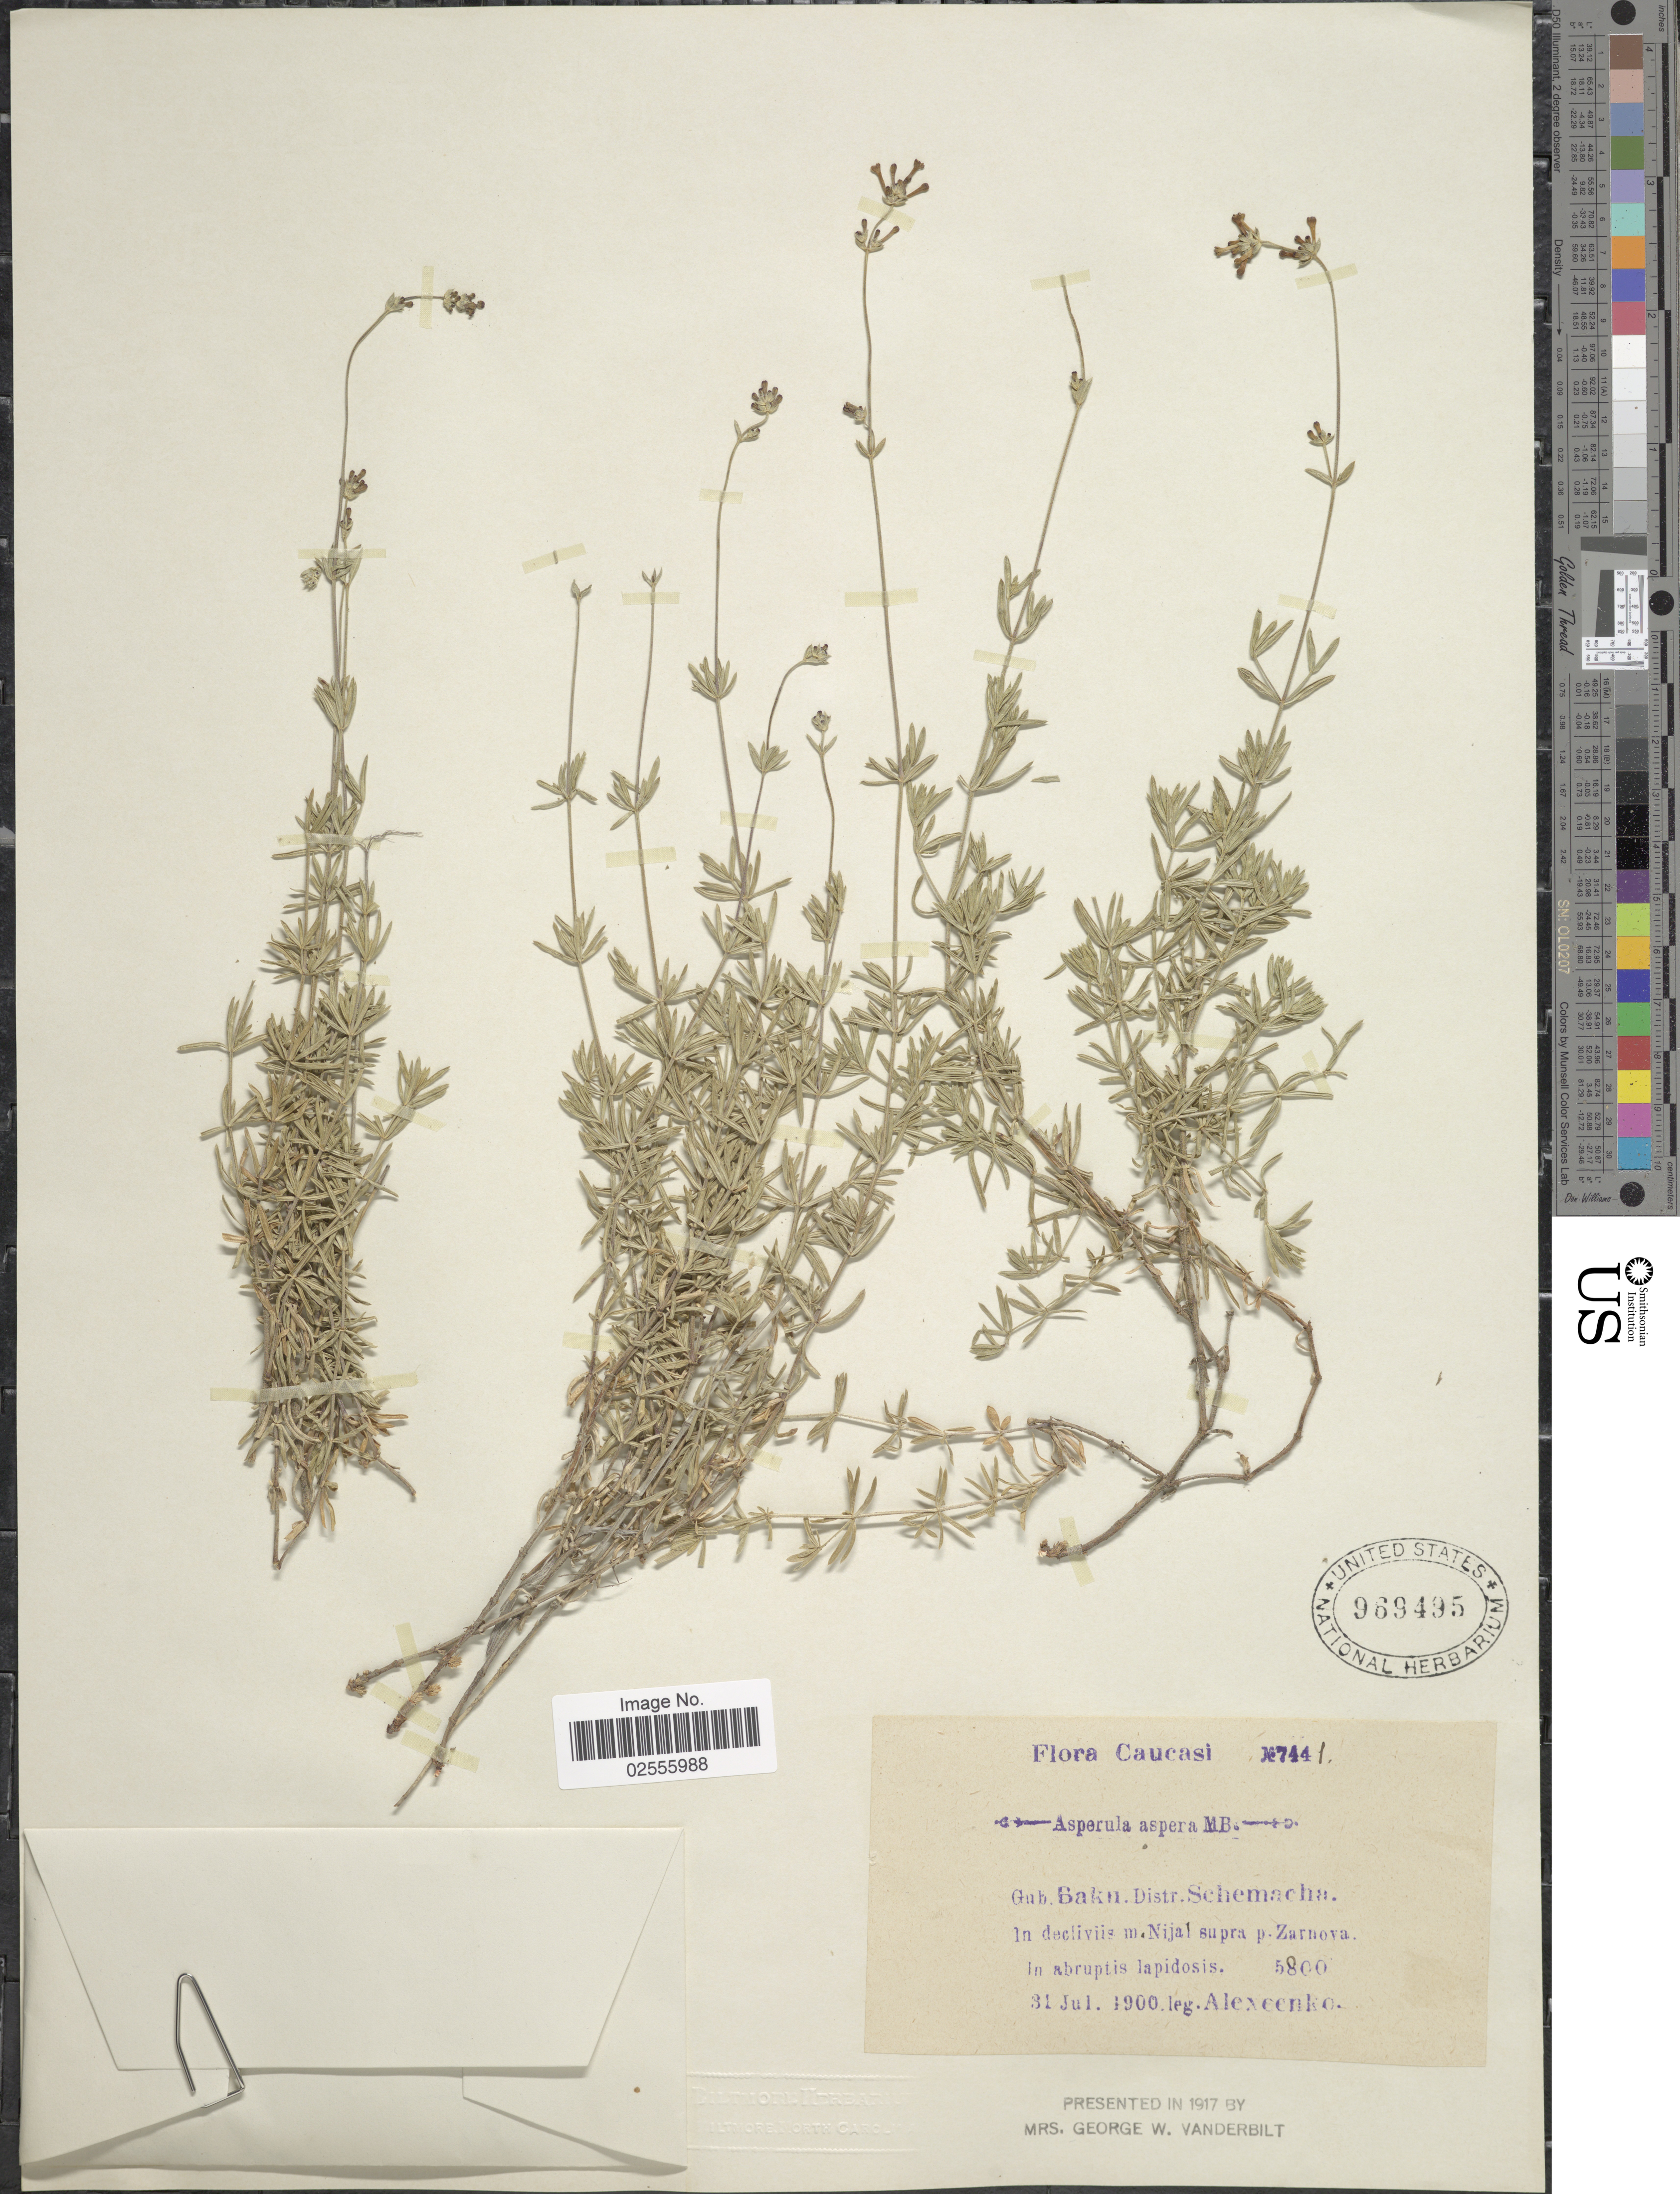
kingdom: Plantae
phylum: Tracheophyta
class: Magnoliopsida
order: Gentianales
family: Rubiaceae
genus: Asperula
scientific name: Asperula aspera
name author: (M. Bieb.) Boiss.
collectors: Alexeenko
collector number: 7441*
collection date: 1900-07-31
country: Azerbaijan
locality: Caucasi, Gub. Baku, Distr. Schemacha, in decliviis m. Nijal supra p. Zarnova, in abruptis lapidosis.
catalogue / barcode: US 969495